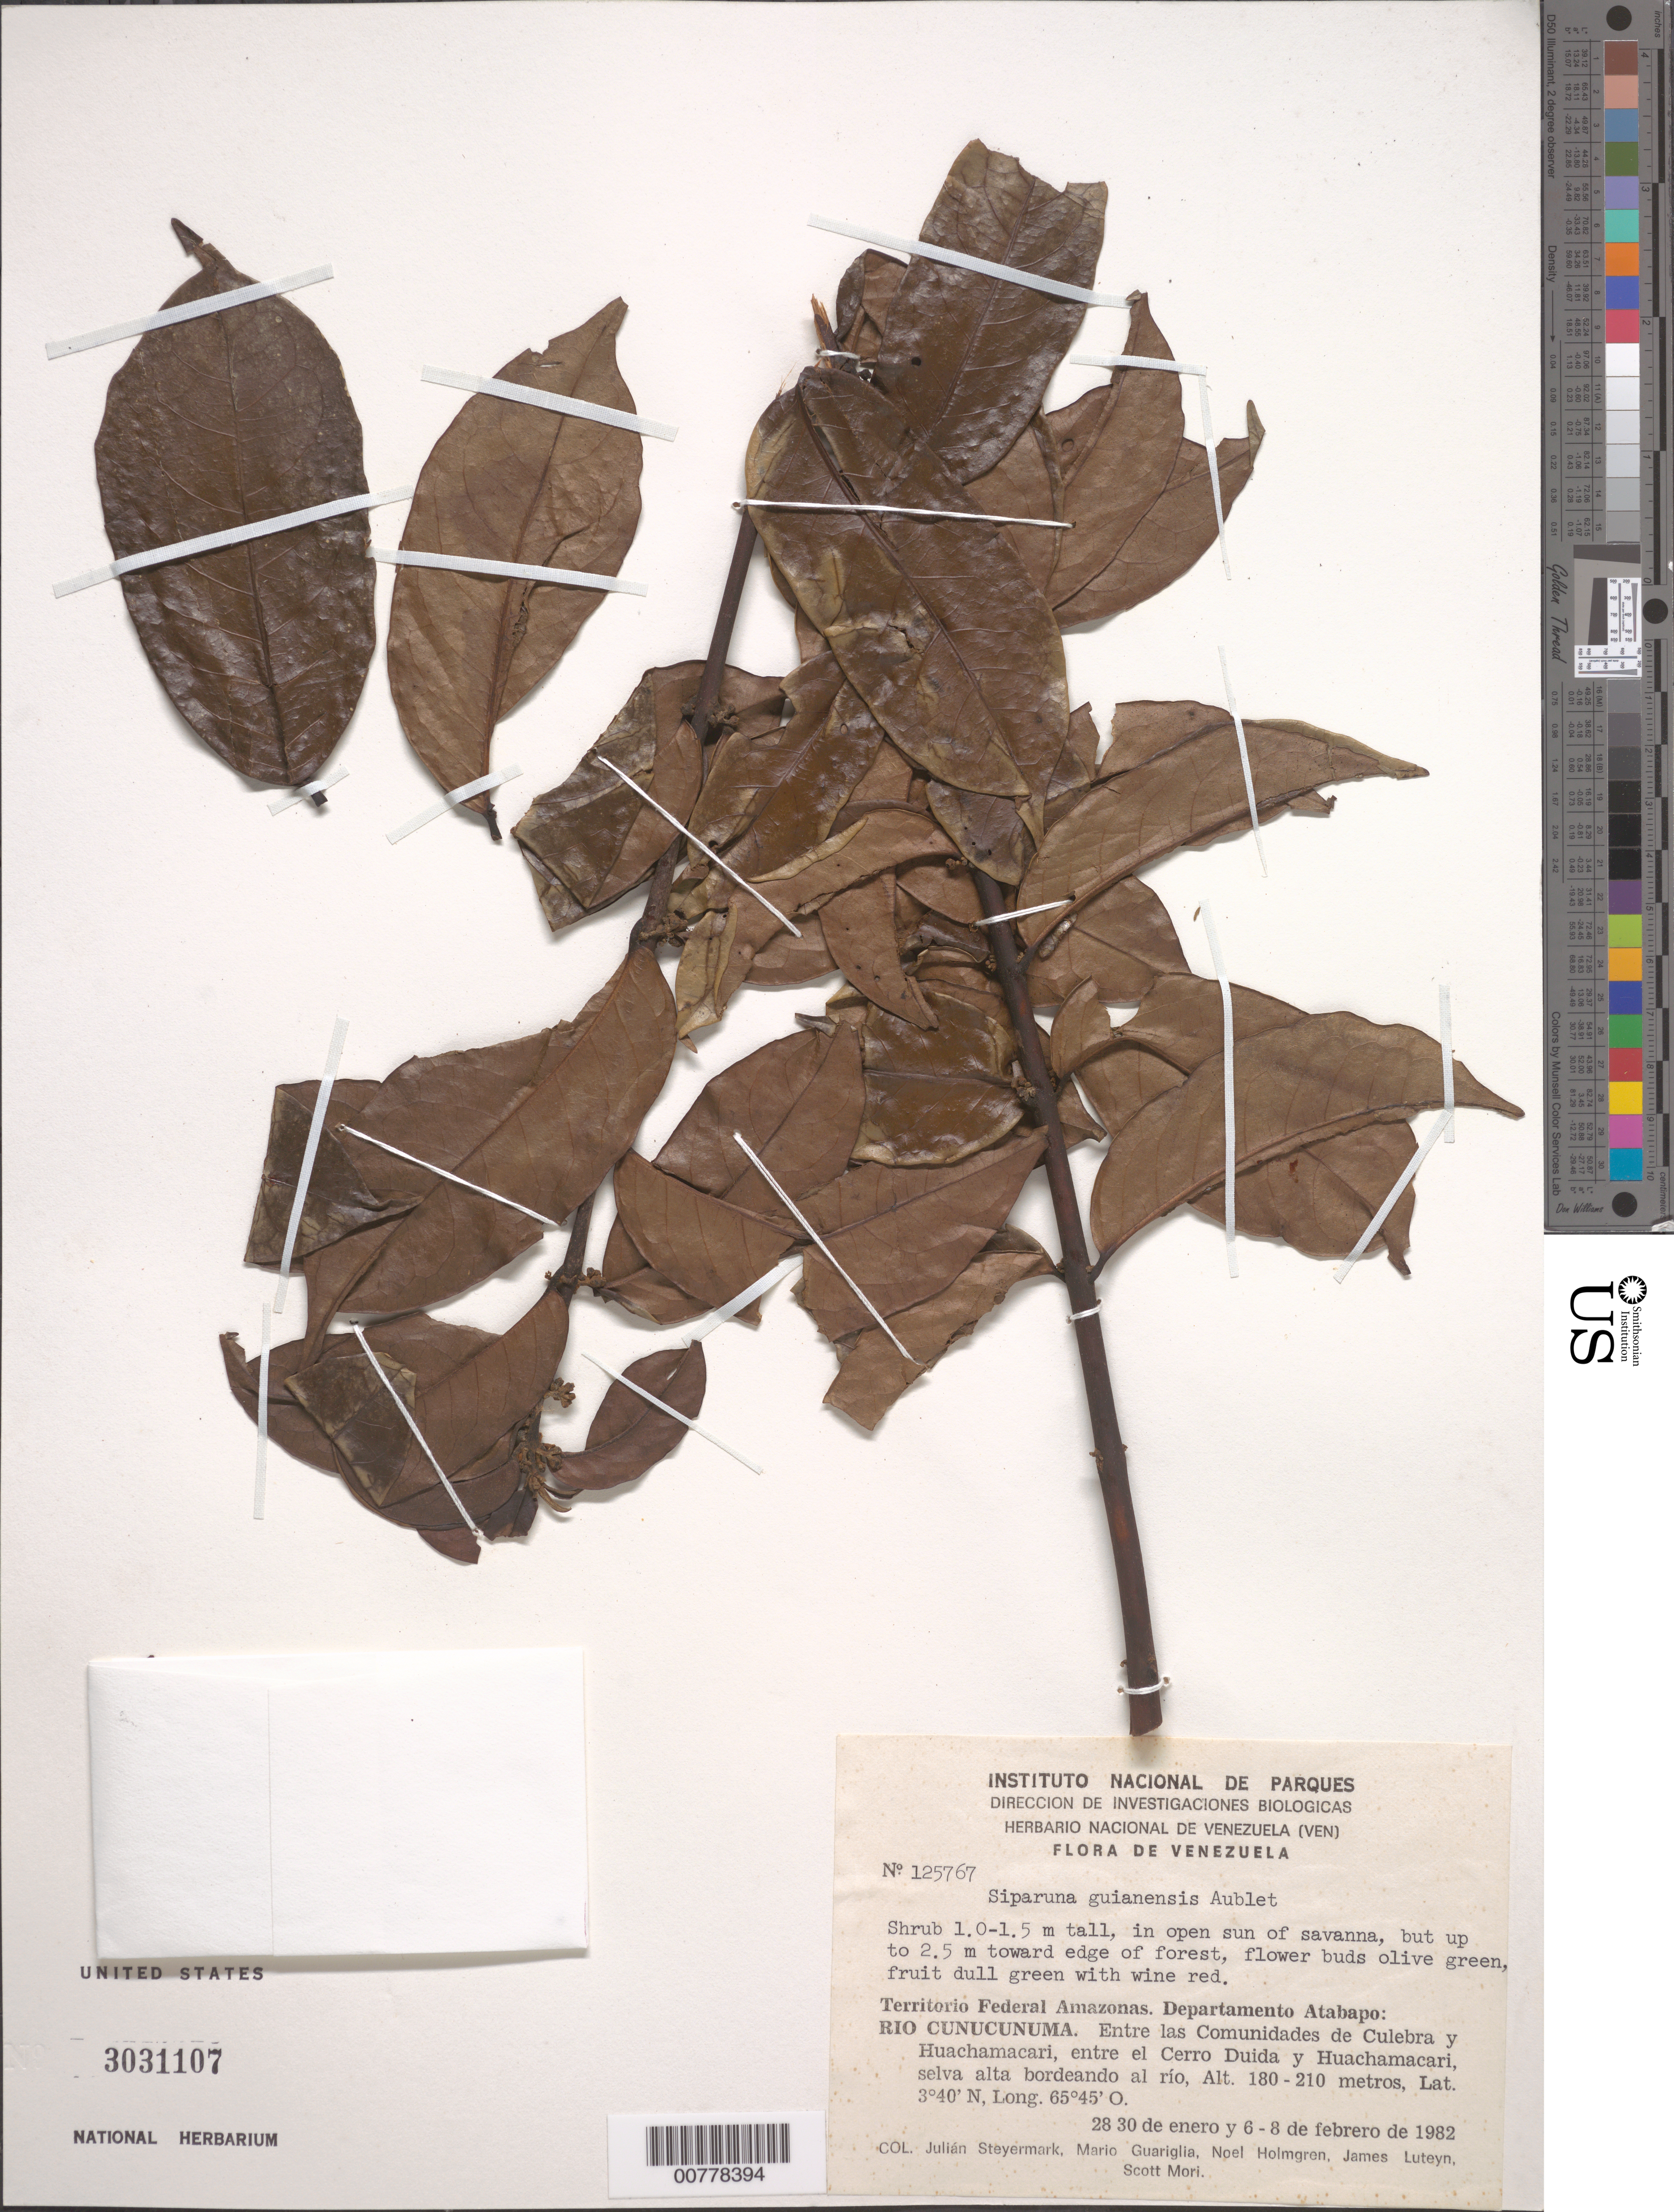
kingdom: Plantae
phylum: Tracheophyta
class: Magnoliopsida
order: Laurales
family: Siparunaceae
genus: Siparuna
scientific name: Siparuna guianensis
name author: Aubl.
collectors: J. Steyermark, M. Guariglia P., N. H. Holmgren, J. L. Luteyn & S. Mori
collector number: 125767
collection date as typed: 28-Jan-82 to 8-Feb-82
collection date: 1982-01-28/1982-02-08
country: Venezuela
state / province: Amazonas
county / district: Atabapo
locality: Cuminidad de Culebra to Huachamacari and Cerro Duida to Huachamacari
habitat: High forest near river, in open sun of savanna, but up to 2.5m toward edge of forest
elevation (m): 180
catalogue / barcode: US 3031107